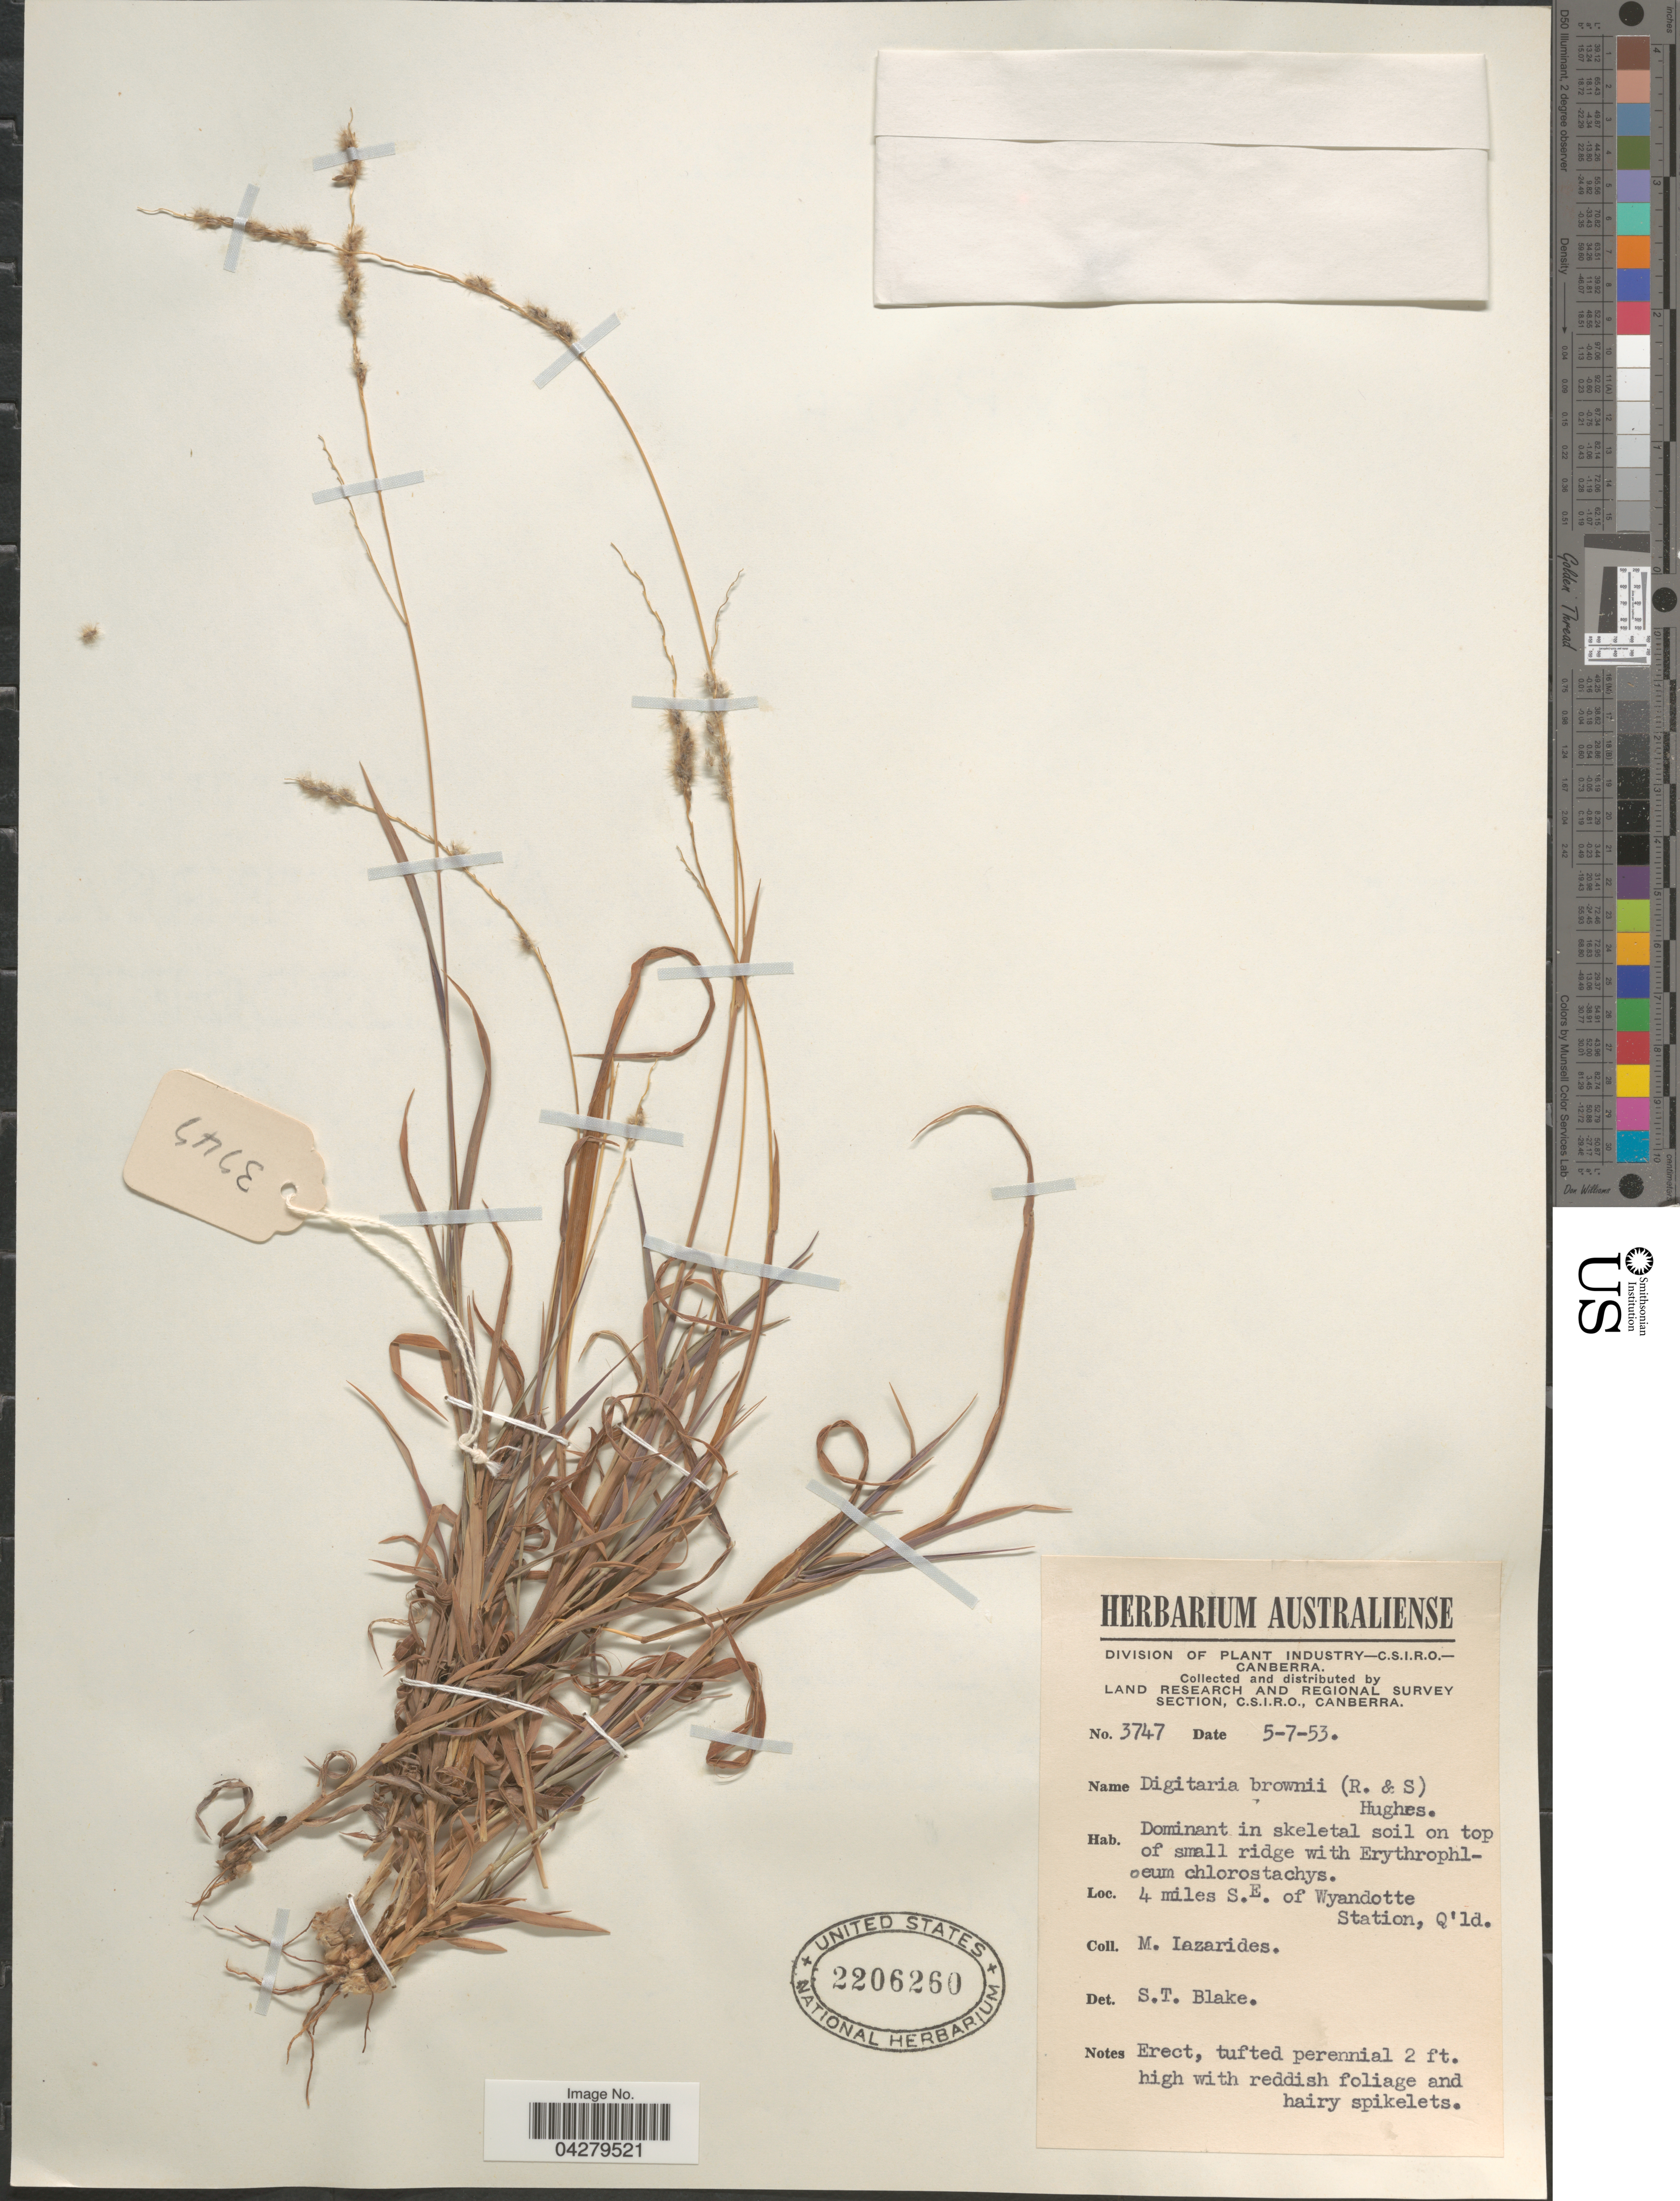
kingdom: Plantae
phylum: Tracheophyta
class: Liliopsida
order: Poales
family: Poaceae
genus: Digitaria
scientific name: Digitaria brownii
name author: (Roem. & Schult.) Hughes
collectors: M. Lazarides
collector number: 3747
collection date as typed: Transcribed d/m/y: 5/7/53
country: Australia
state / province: Queensland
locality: Land Research and Regional Survey Section, C.S.I.R.O. 4 miles S.E. of Wyandotte Station.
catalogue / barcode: US 2206260